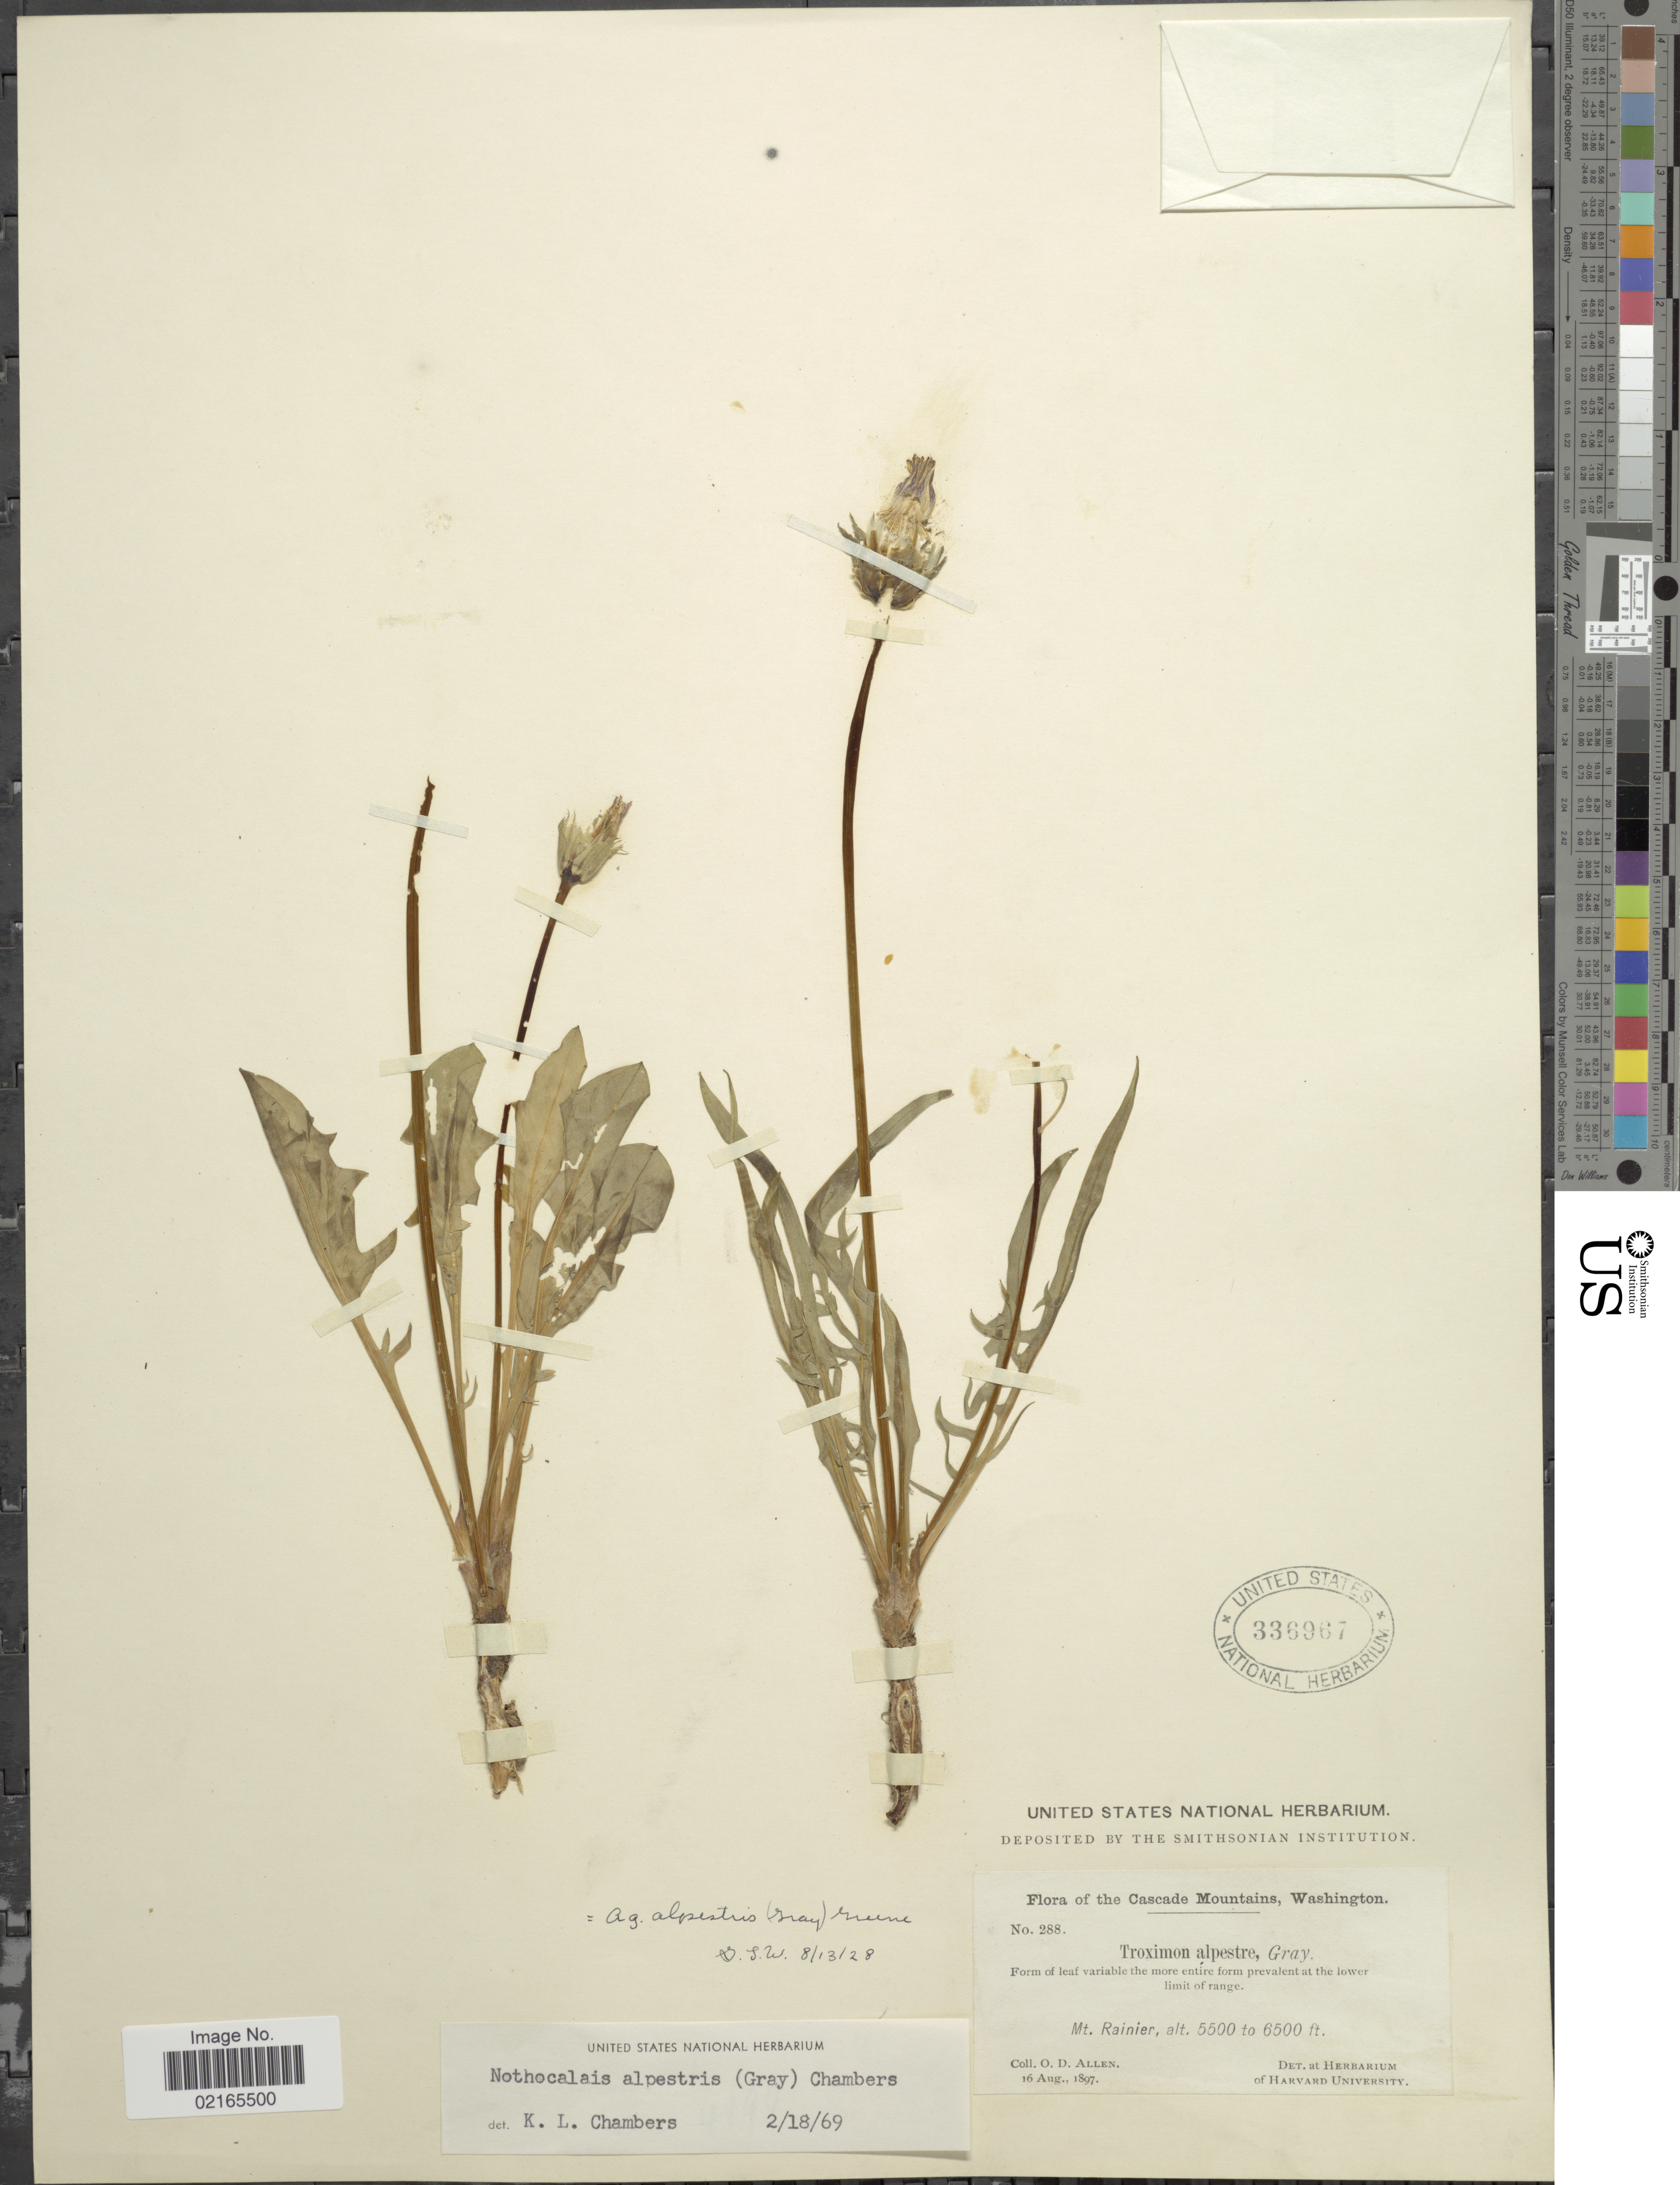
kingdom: Plantae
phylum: Tracheophyta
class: Magnoliopsida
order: Asterales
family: Asteraceae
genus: Nothocalais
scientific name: Nothocalais alpestris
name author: (A. Gray) K.L. Chambers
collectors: O. D. Allen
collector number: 288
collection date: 1897-08-16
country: United States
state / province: Washington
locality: Cascade Mountains, Mt. Rainier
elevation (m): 1676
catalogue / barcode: US 336967